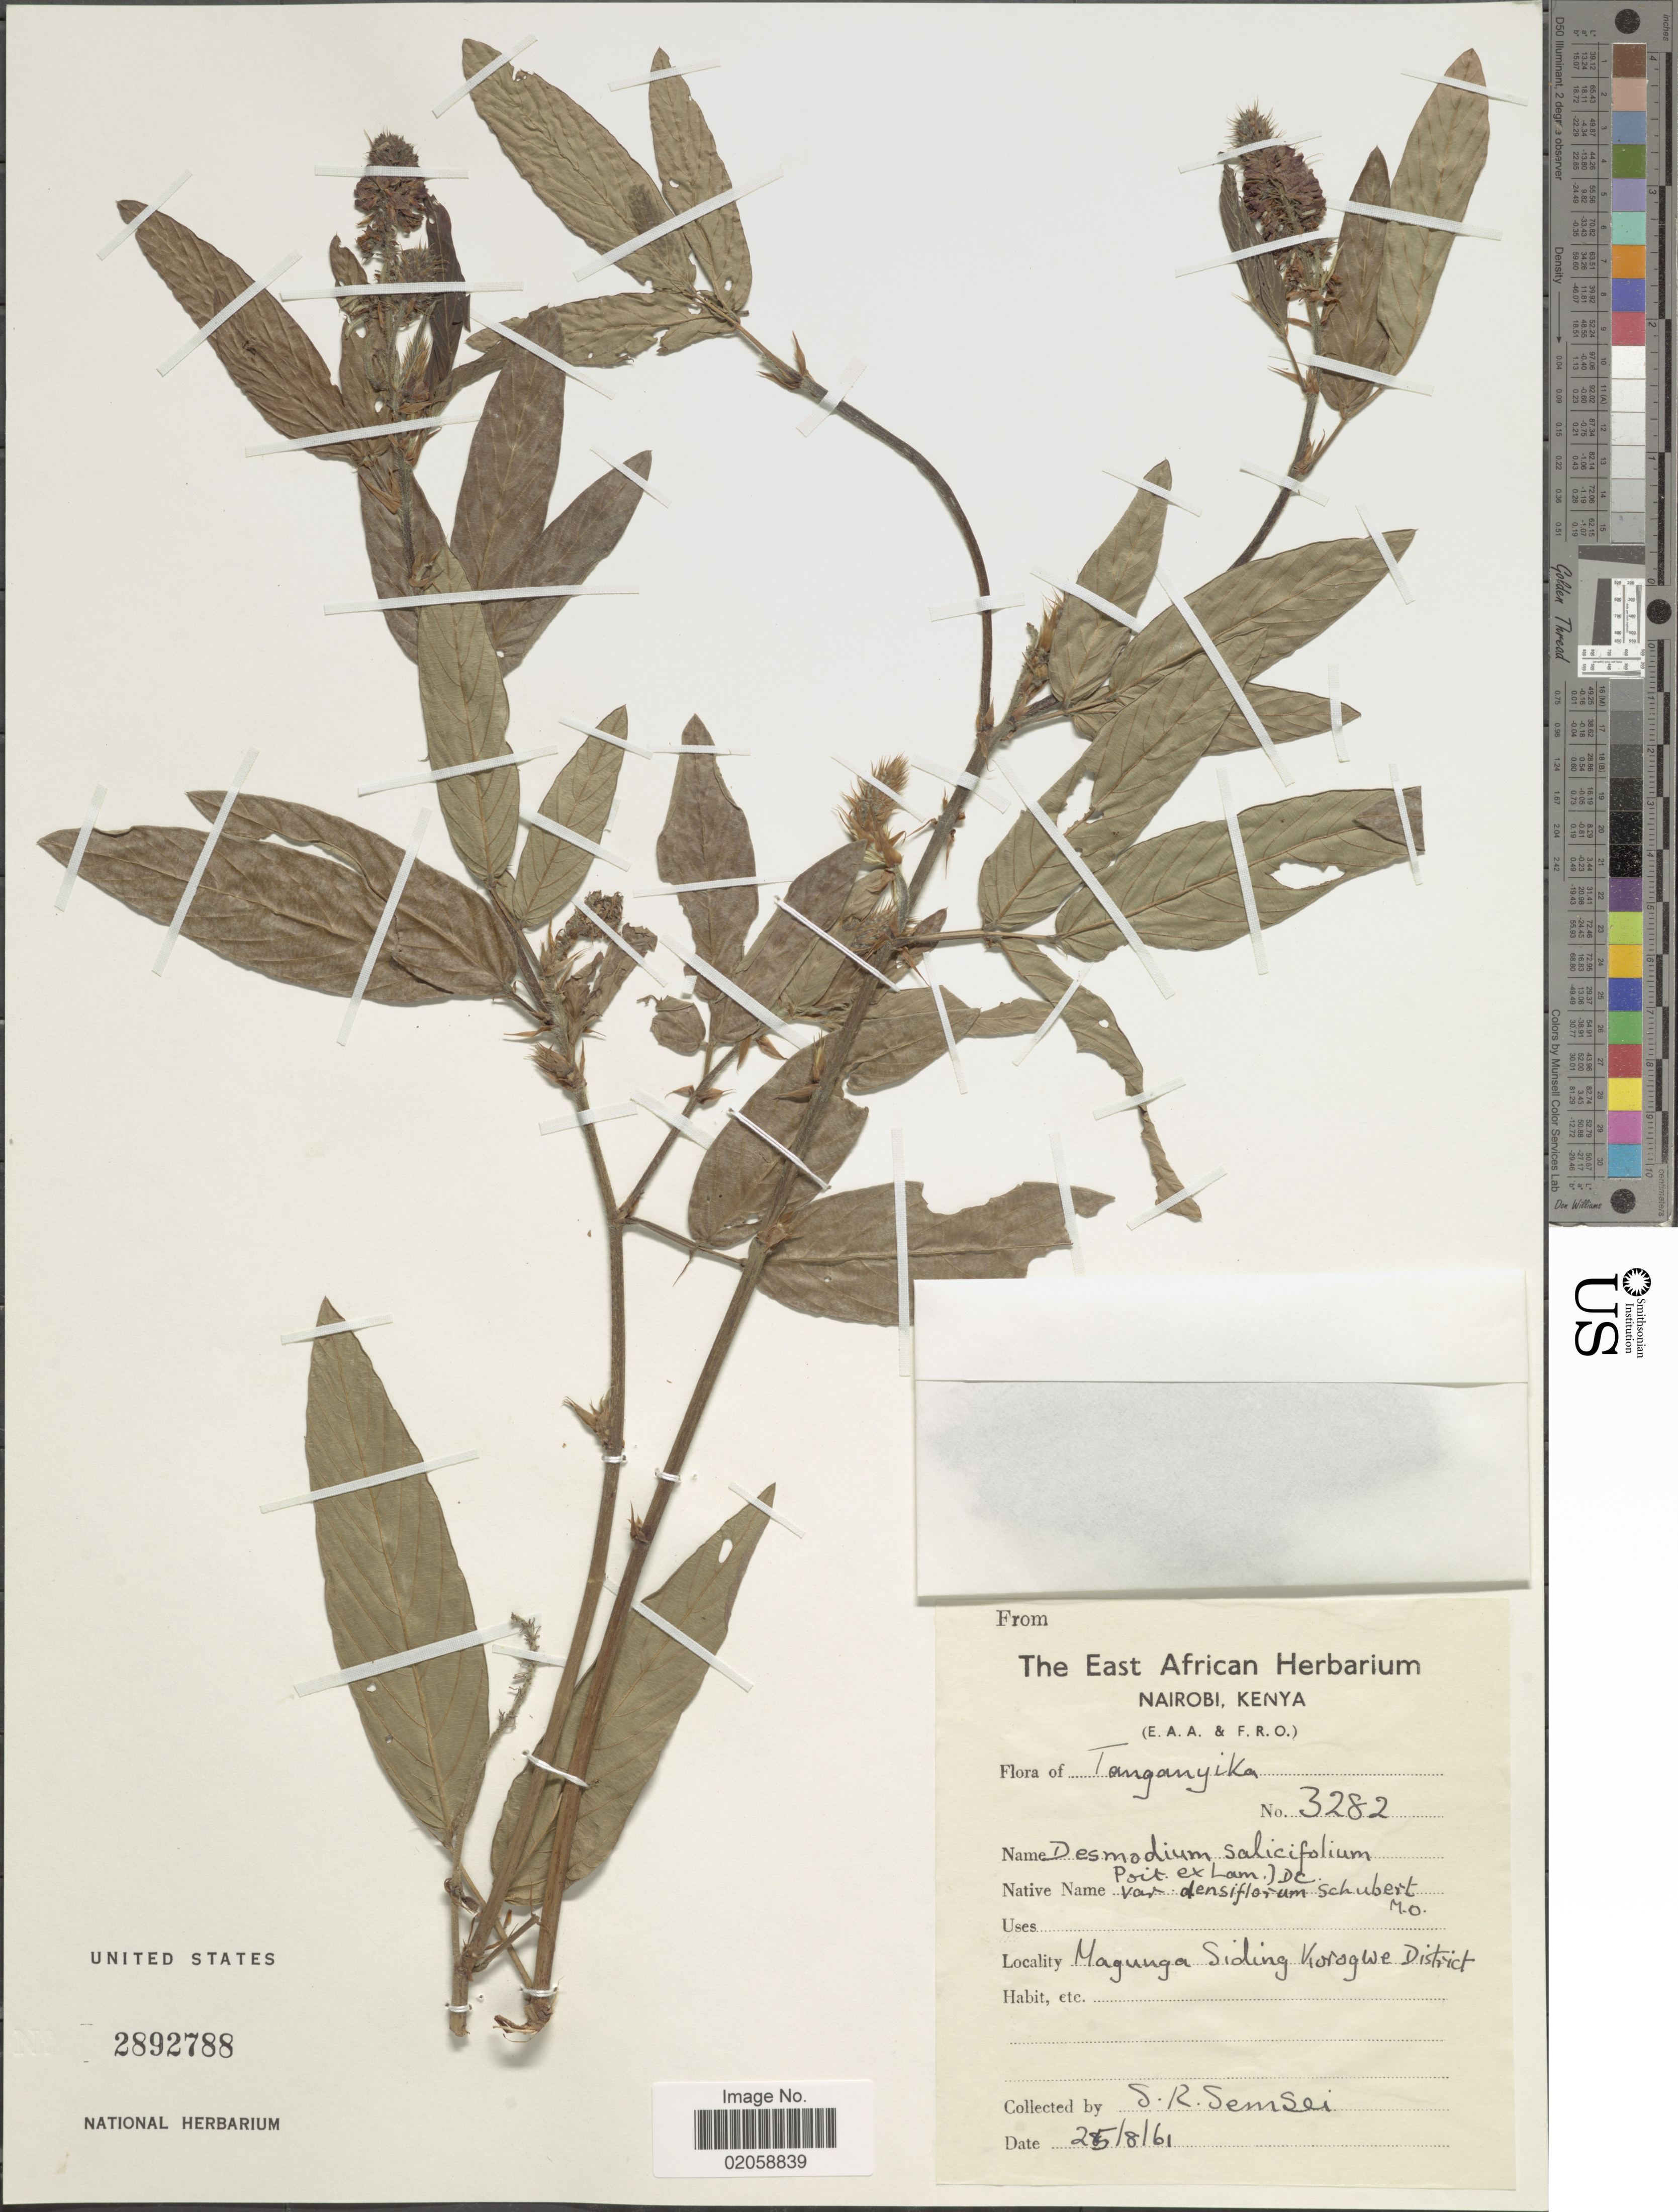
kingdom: Plantae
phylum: Tracheophyta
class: Magnoliopsida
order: Fabales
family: Fabaceae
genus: Pleurolobus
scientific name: Pleurolobus salicifolius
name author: (Poir.) H. Ohashi & K. Ohashi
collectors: S. Semsei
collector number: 3282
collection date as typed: Transcribed d/m/y: 25/8/61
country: Tanzania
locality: Tanganyika. Magunga Siding Korogwe District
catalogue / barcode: US 2892788